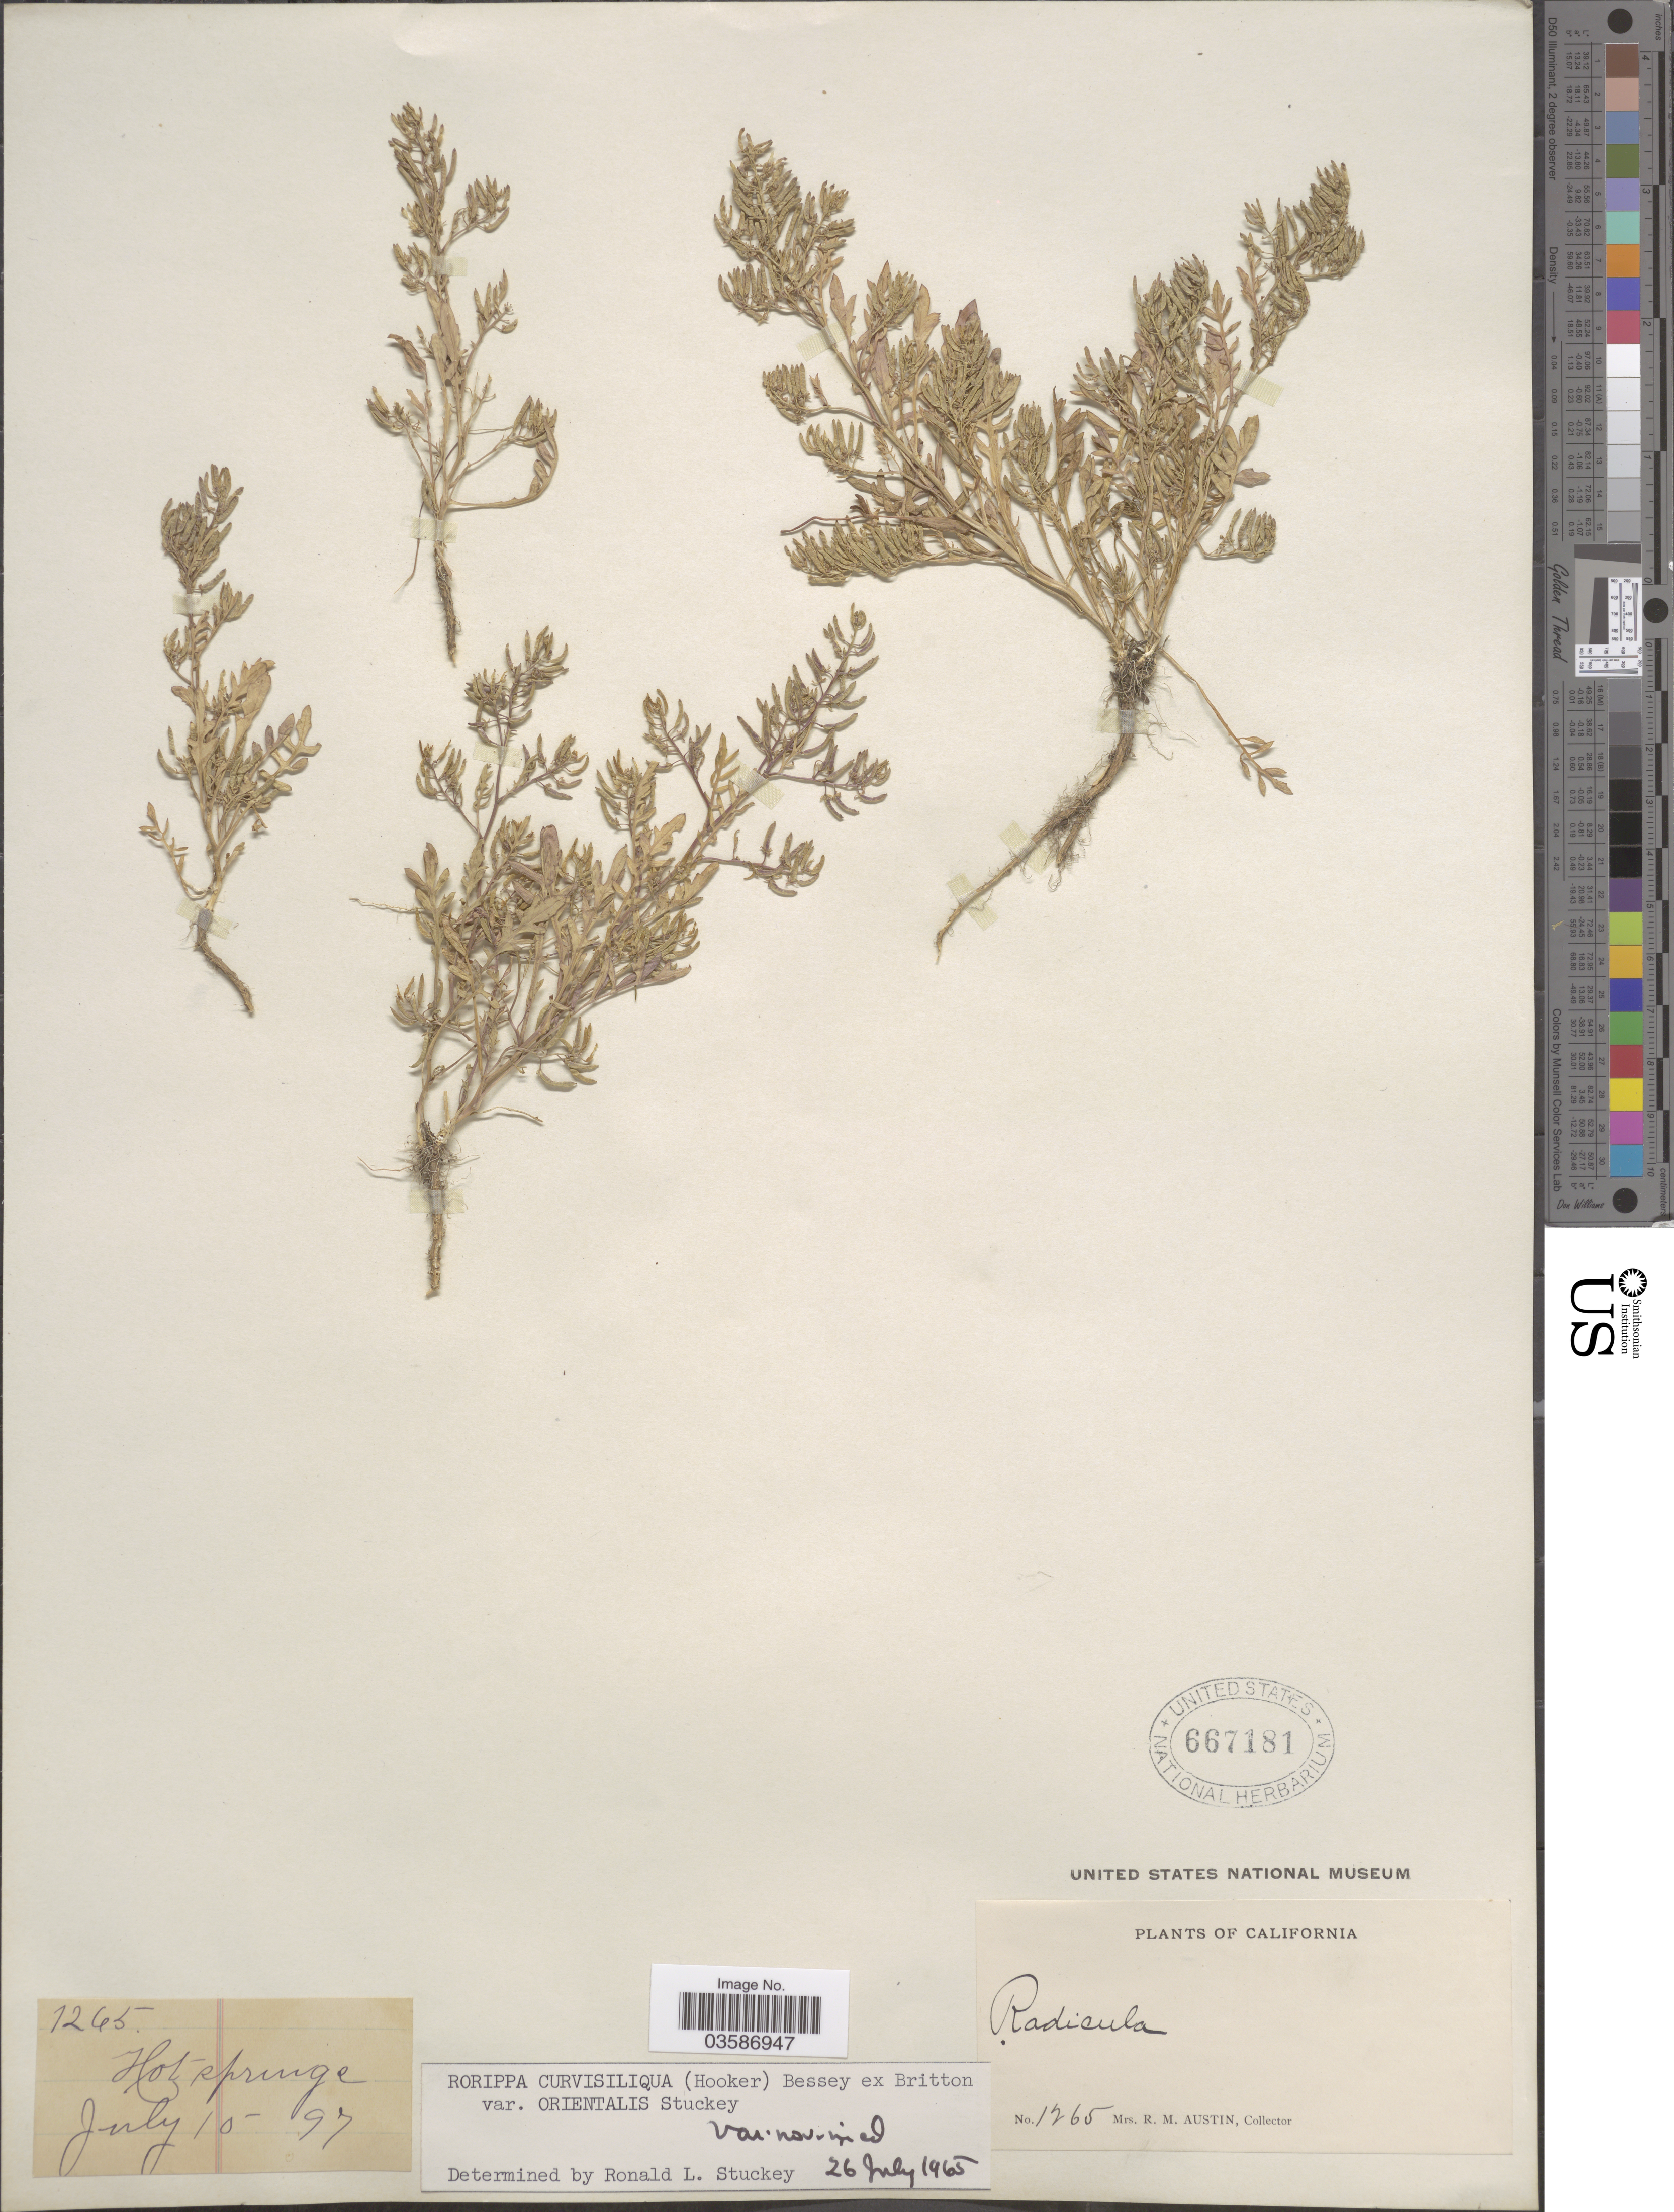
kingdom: Plantae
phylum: Tracheophyta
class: Magnoliopsida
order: Brassicales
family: Brassicaceae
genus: Rorippa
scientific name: Rorippa curvisiliqua var. orientalis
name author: Stuckey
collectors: R. Austin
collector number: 1265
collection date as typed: Transcribed d/m/y: 10/7/97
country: United States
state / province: California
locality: Hot springs.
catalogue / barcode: US 667181